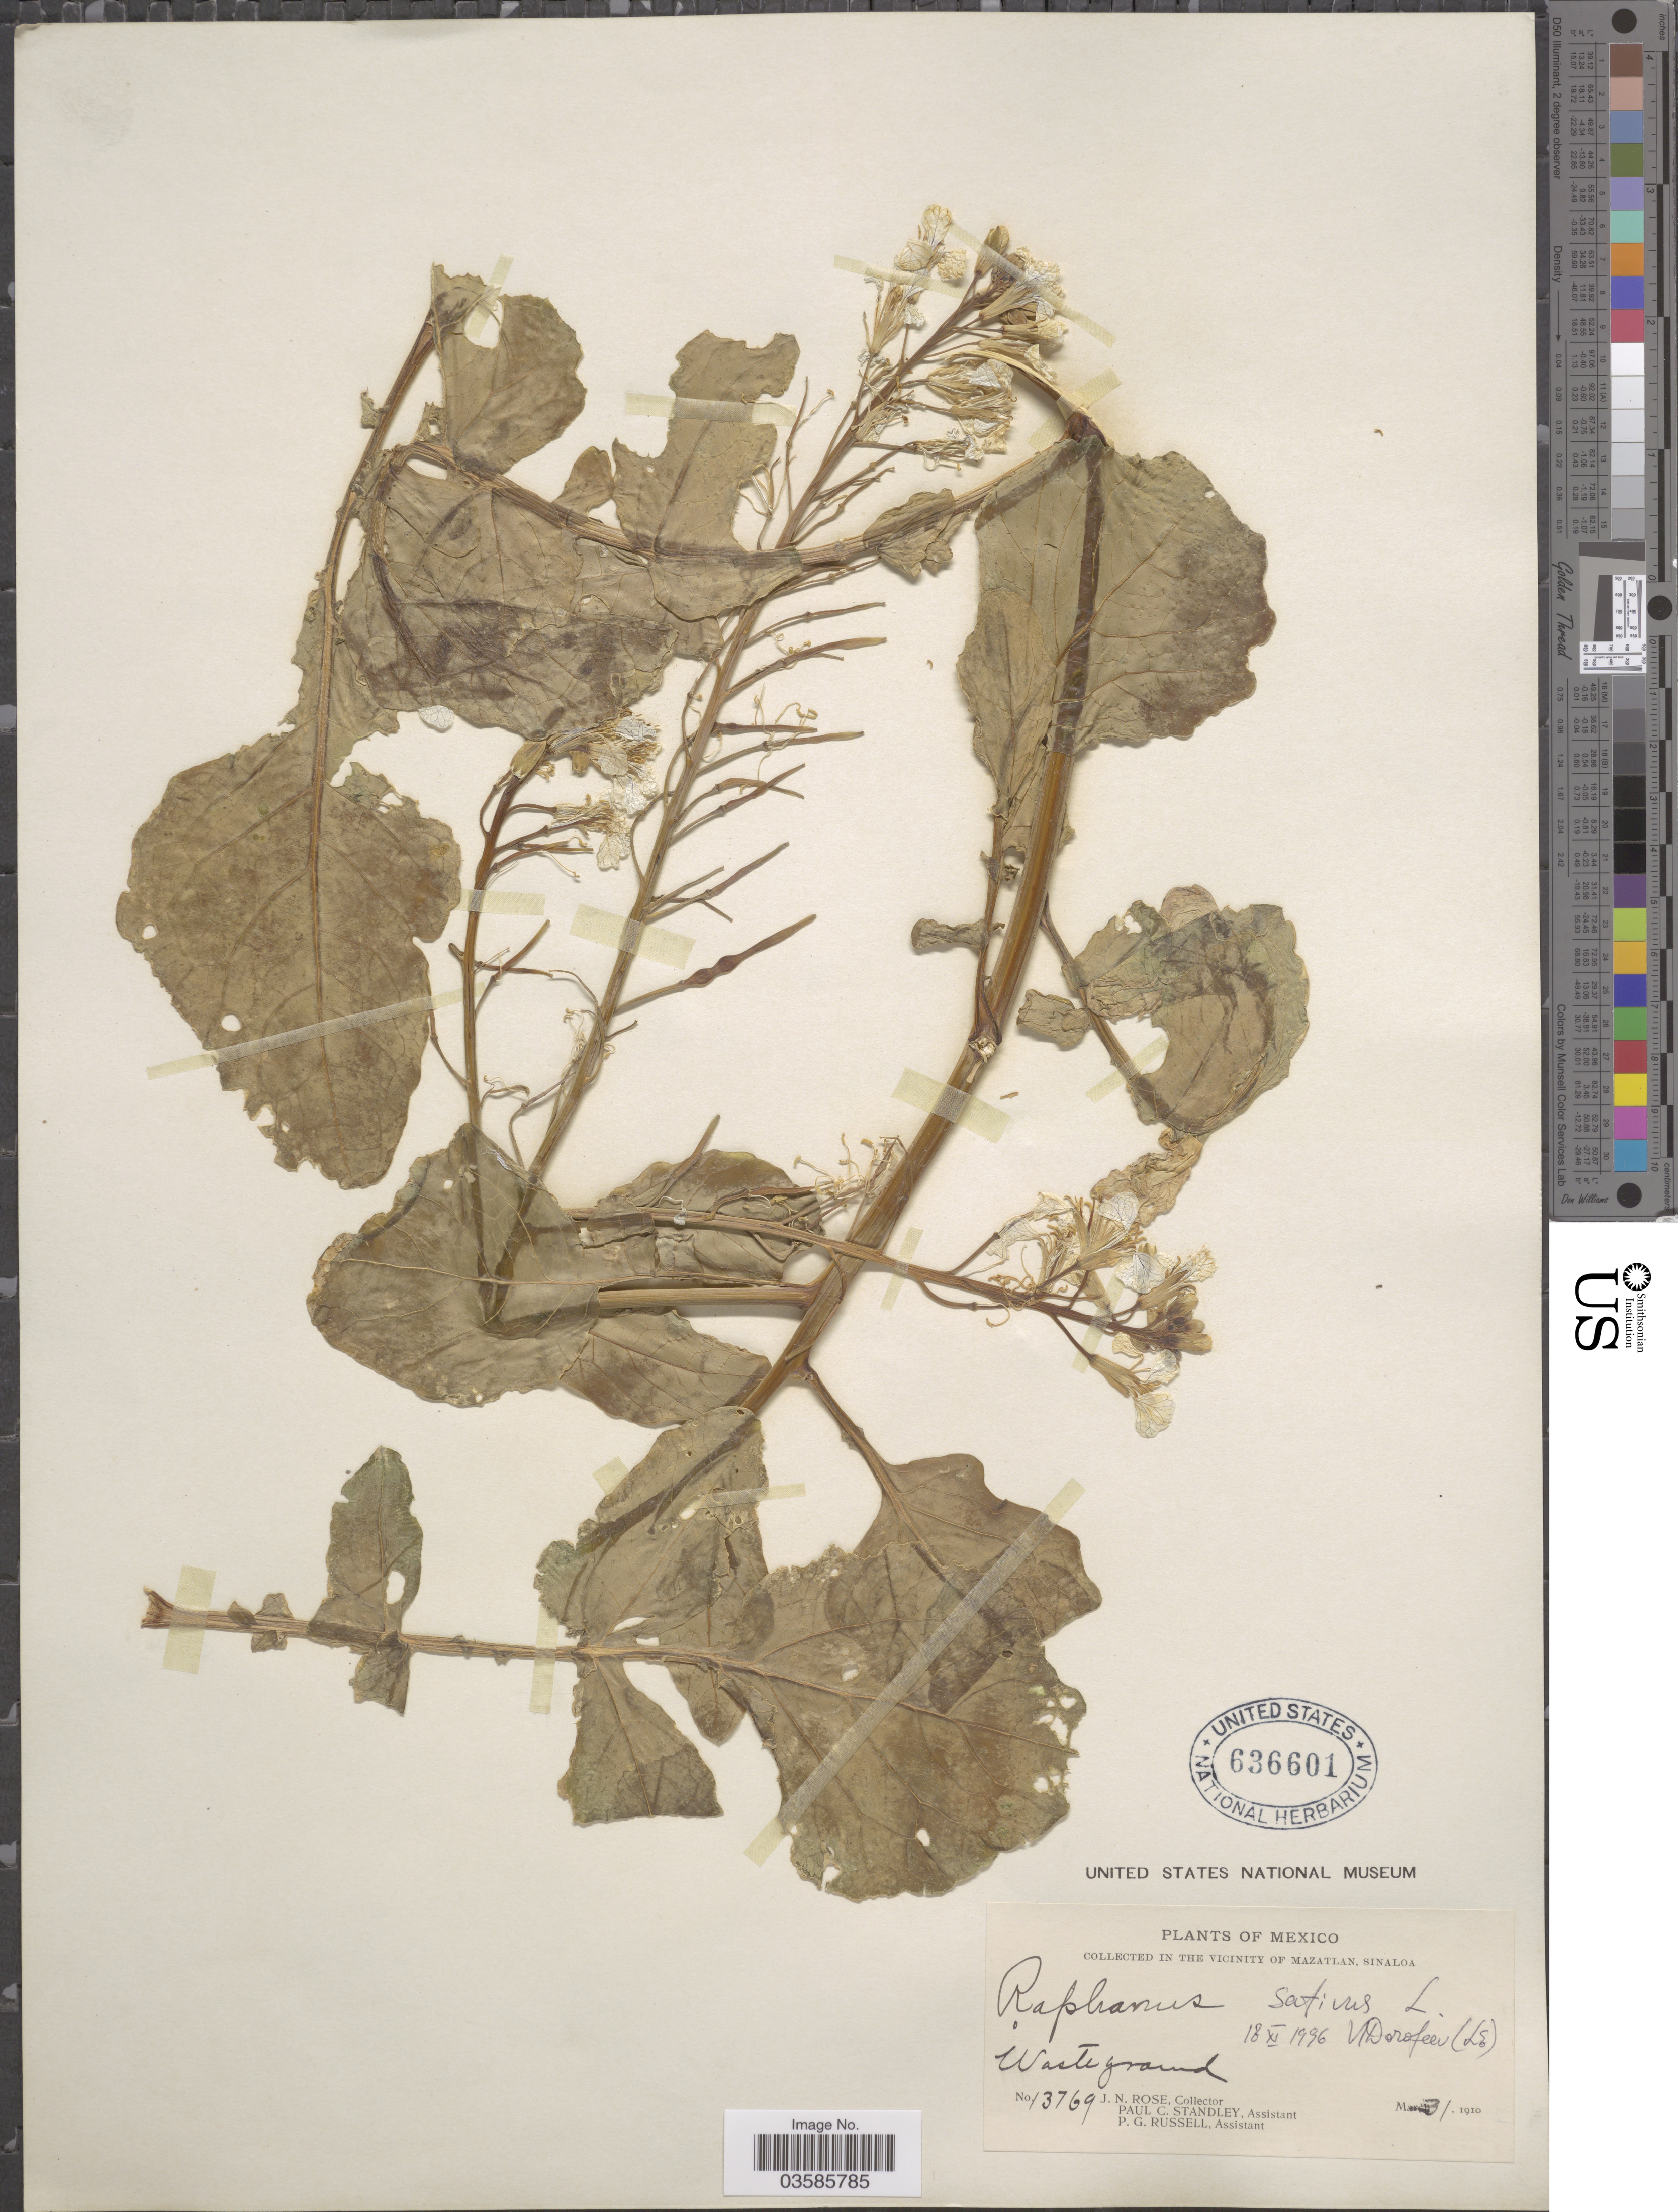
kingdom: Plantae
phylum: Tracheophyta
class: Magnoliopsida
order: Brassicales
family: Brassicaceae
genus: Raphanus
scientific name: Raphanus sativus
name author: L.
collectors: J. N. Rose, P. C. Standley & P. G. Russell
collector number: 13769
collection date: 1910-03-31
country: Mexico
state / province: Sinaloa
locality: Collected in the vicinity of Mazatlan.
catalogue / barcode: US 636601